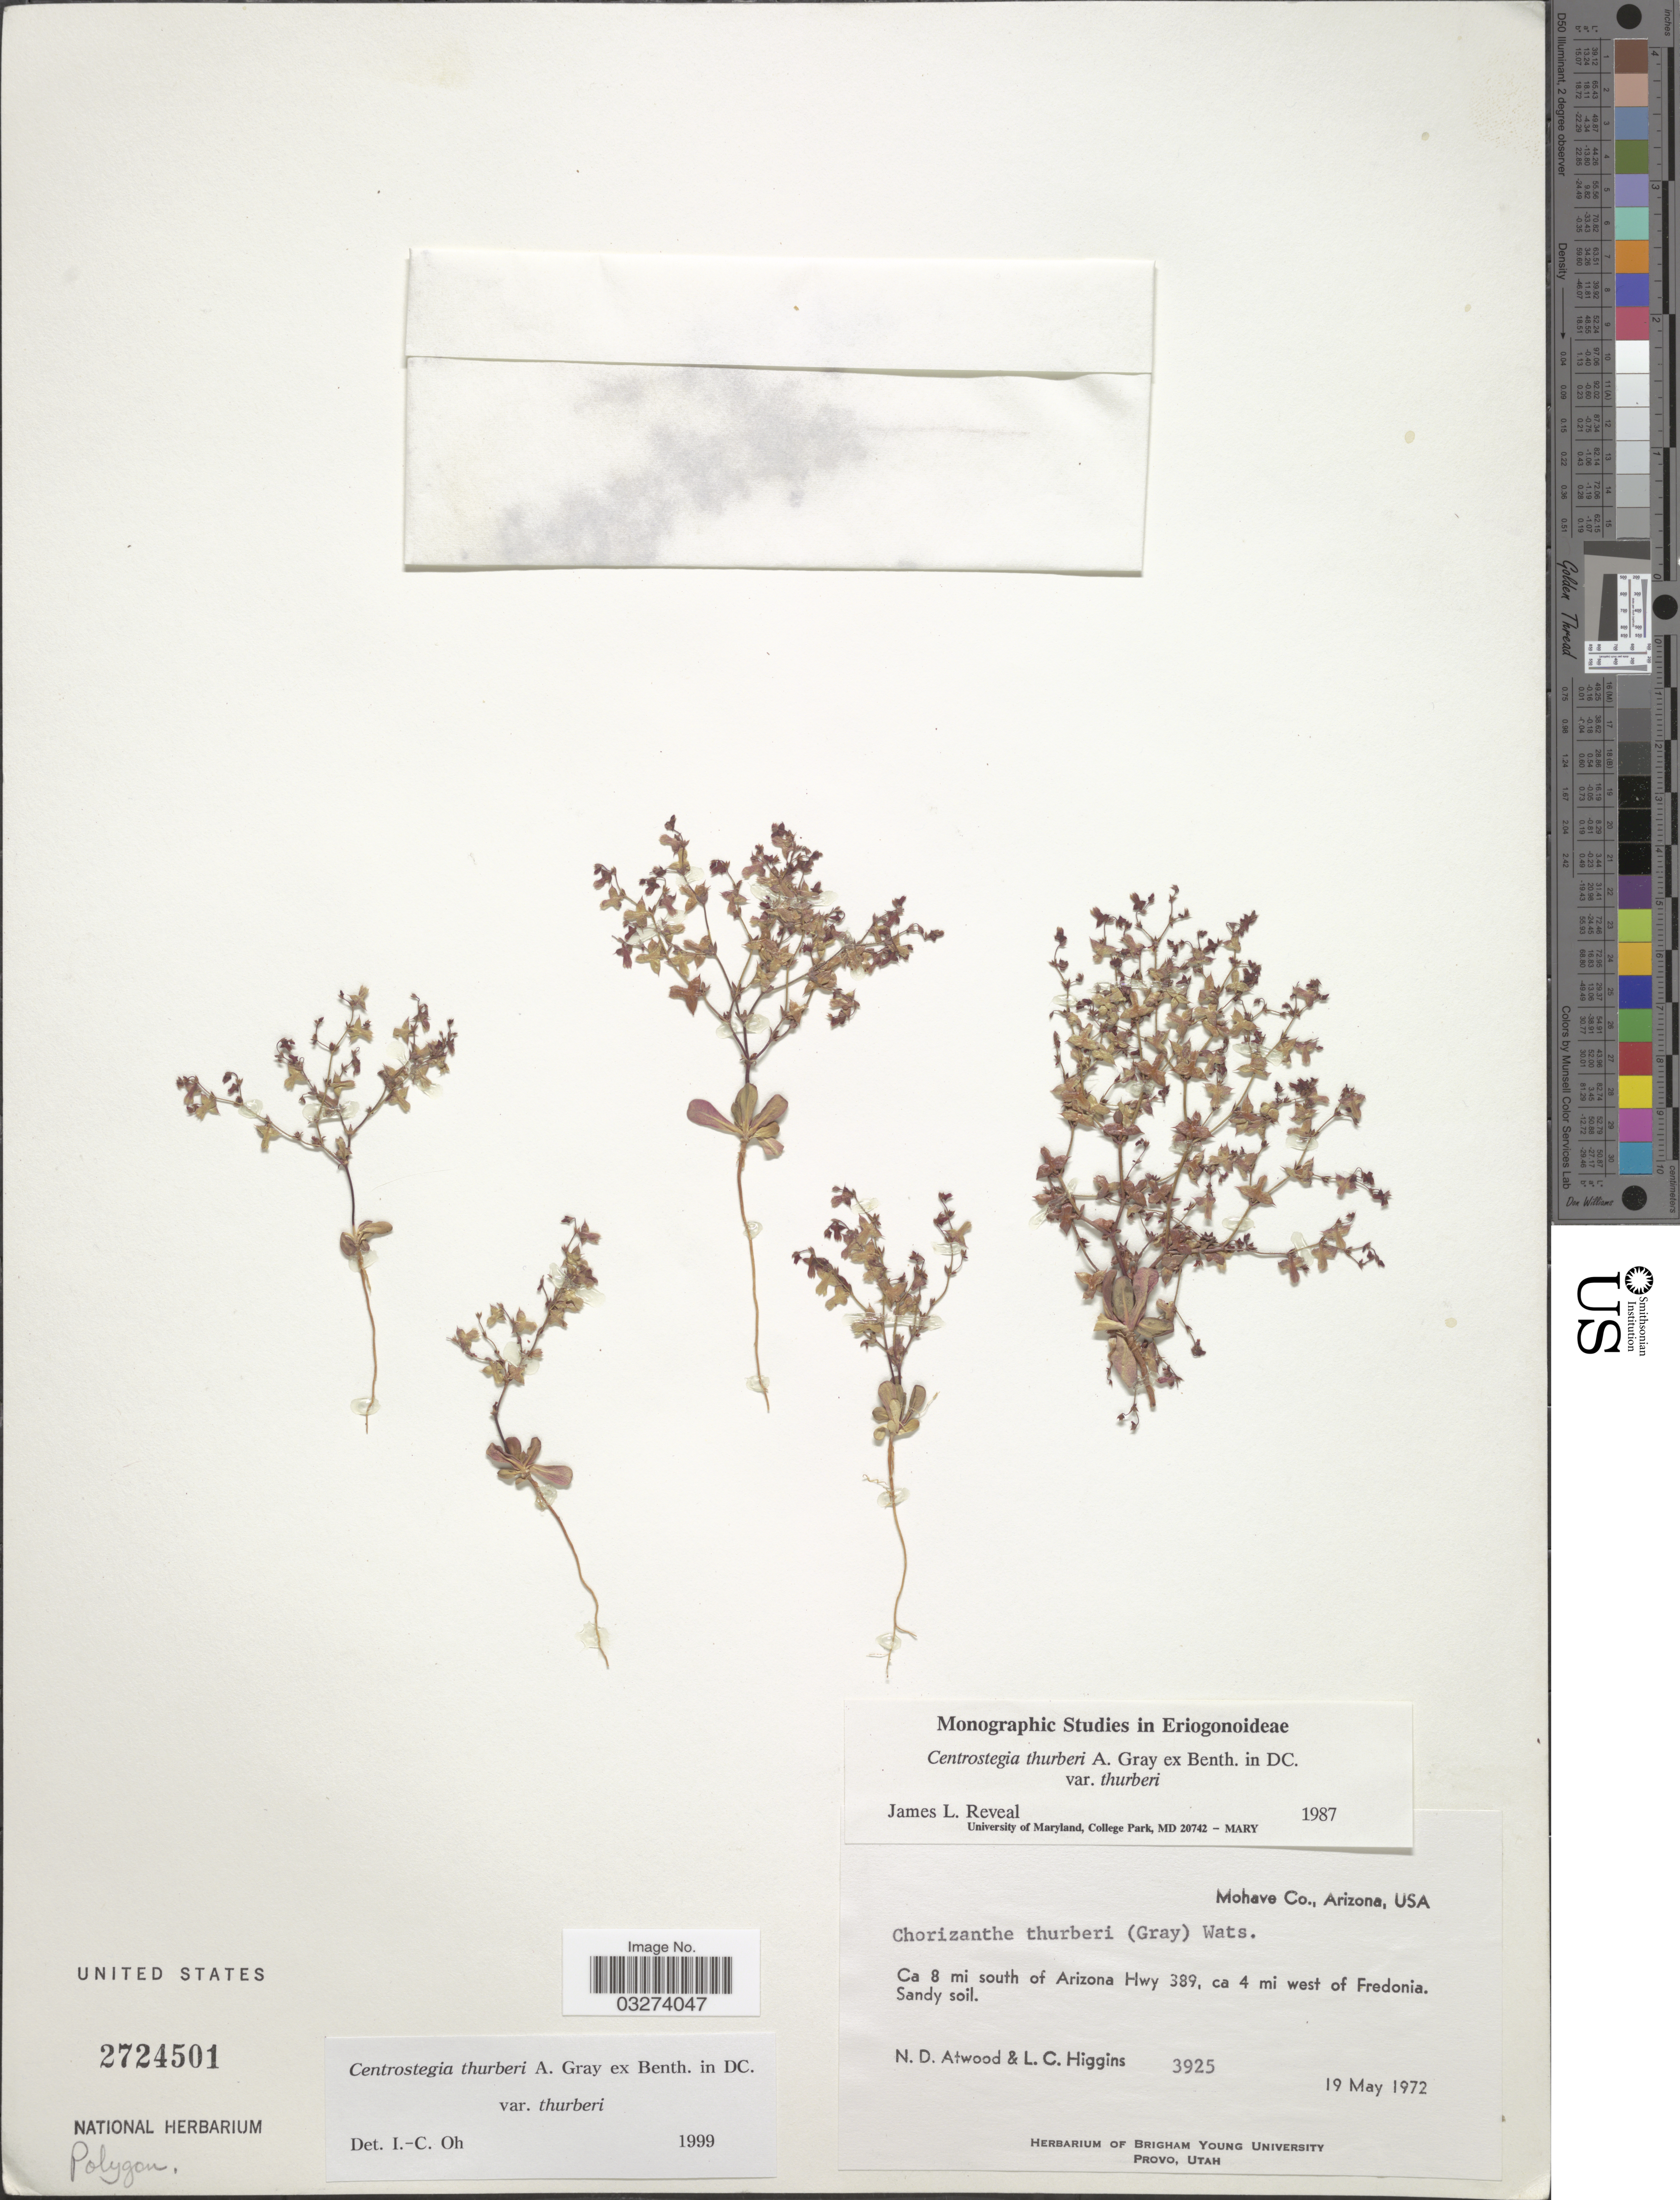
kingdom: Plantae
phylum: Tracheophyta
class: Magnoliopsida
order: Caryophyllales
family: Polygonaceae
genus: Centrostegia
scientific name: Centrostegia thurberi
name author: A. Gray ex Benth.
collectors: N. Atwood & L. Higgins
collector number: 3925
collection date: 1972-05-19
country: United States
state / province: Arizona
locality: Mohave Co. Ca 8 mi south of Arizona Hwy 389, ca 4 mi west of Fredonia.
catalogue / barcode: US 2724501